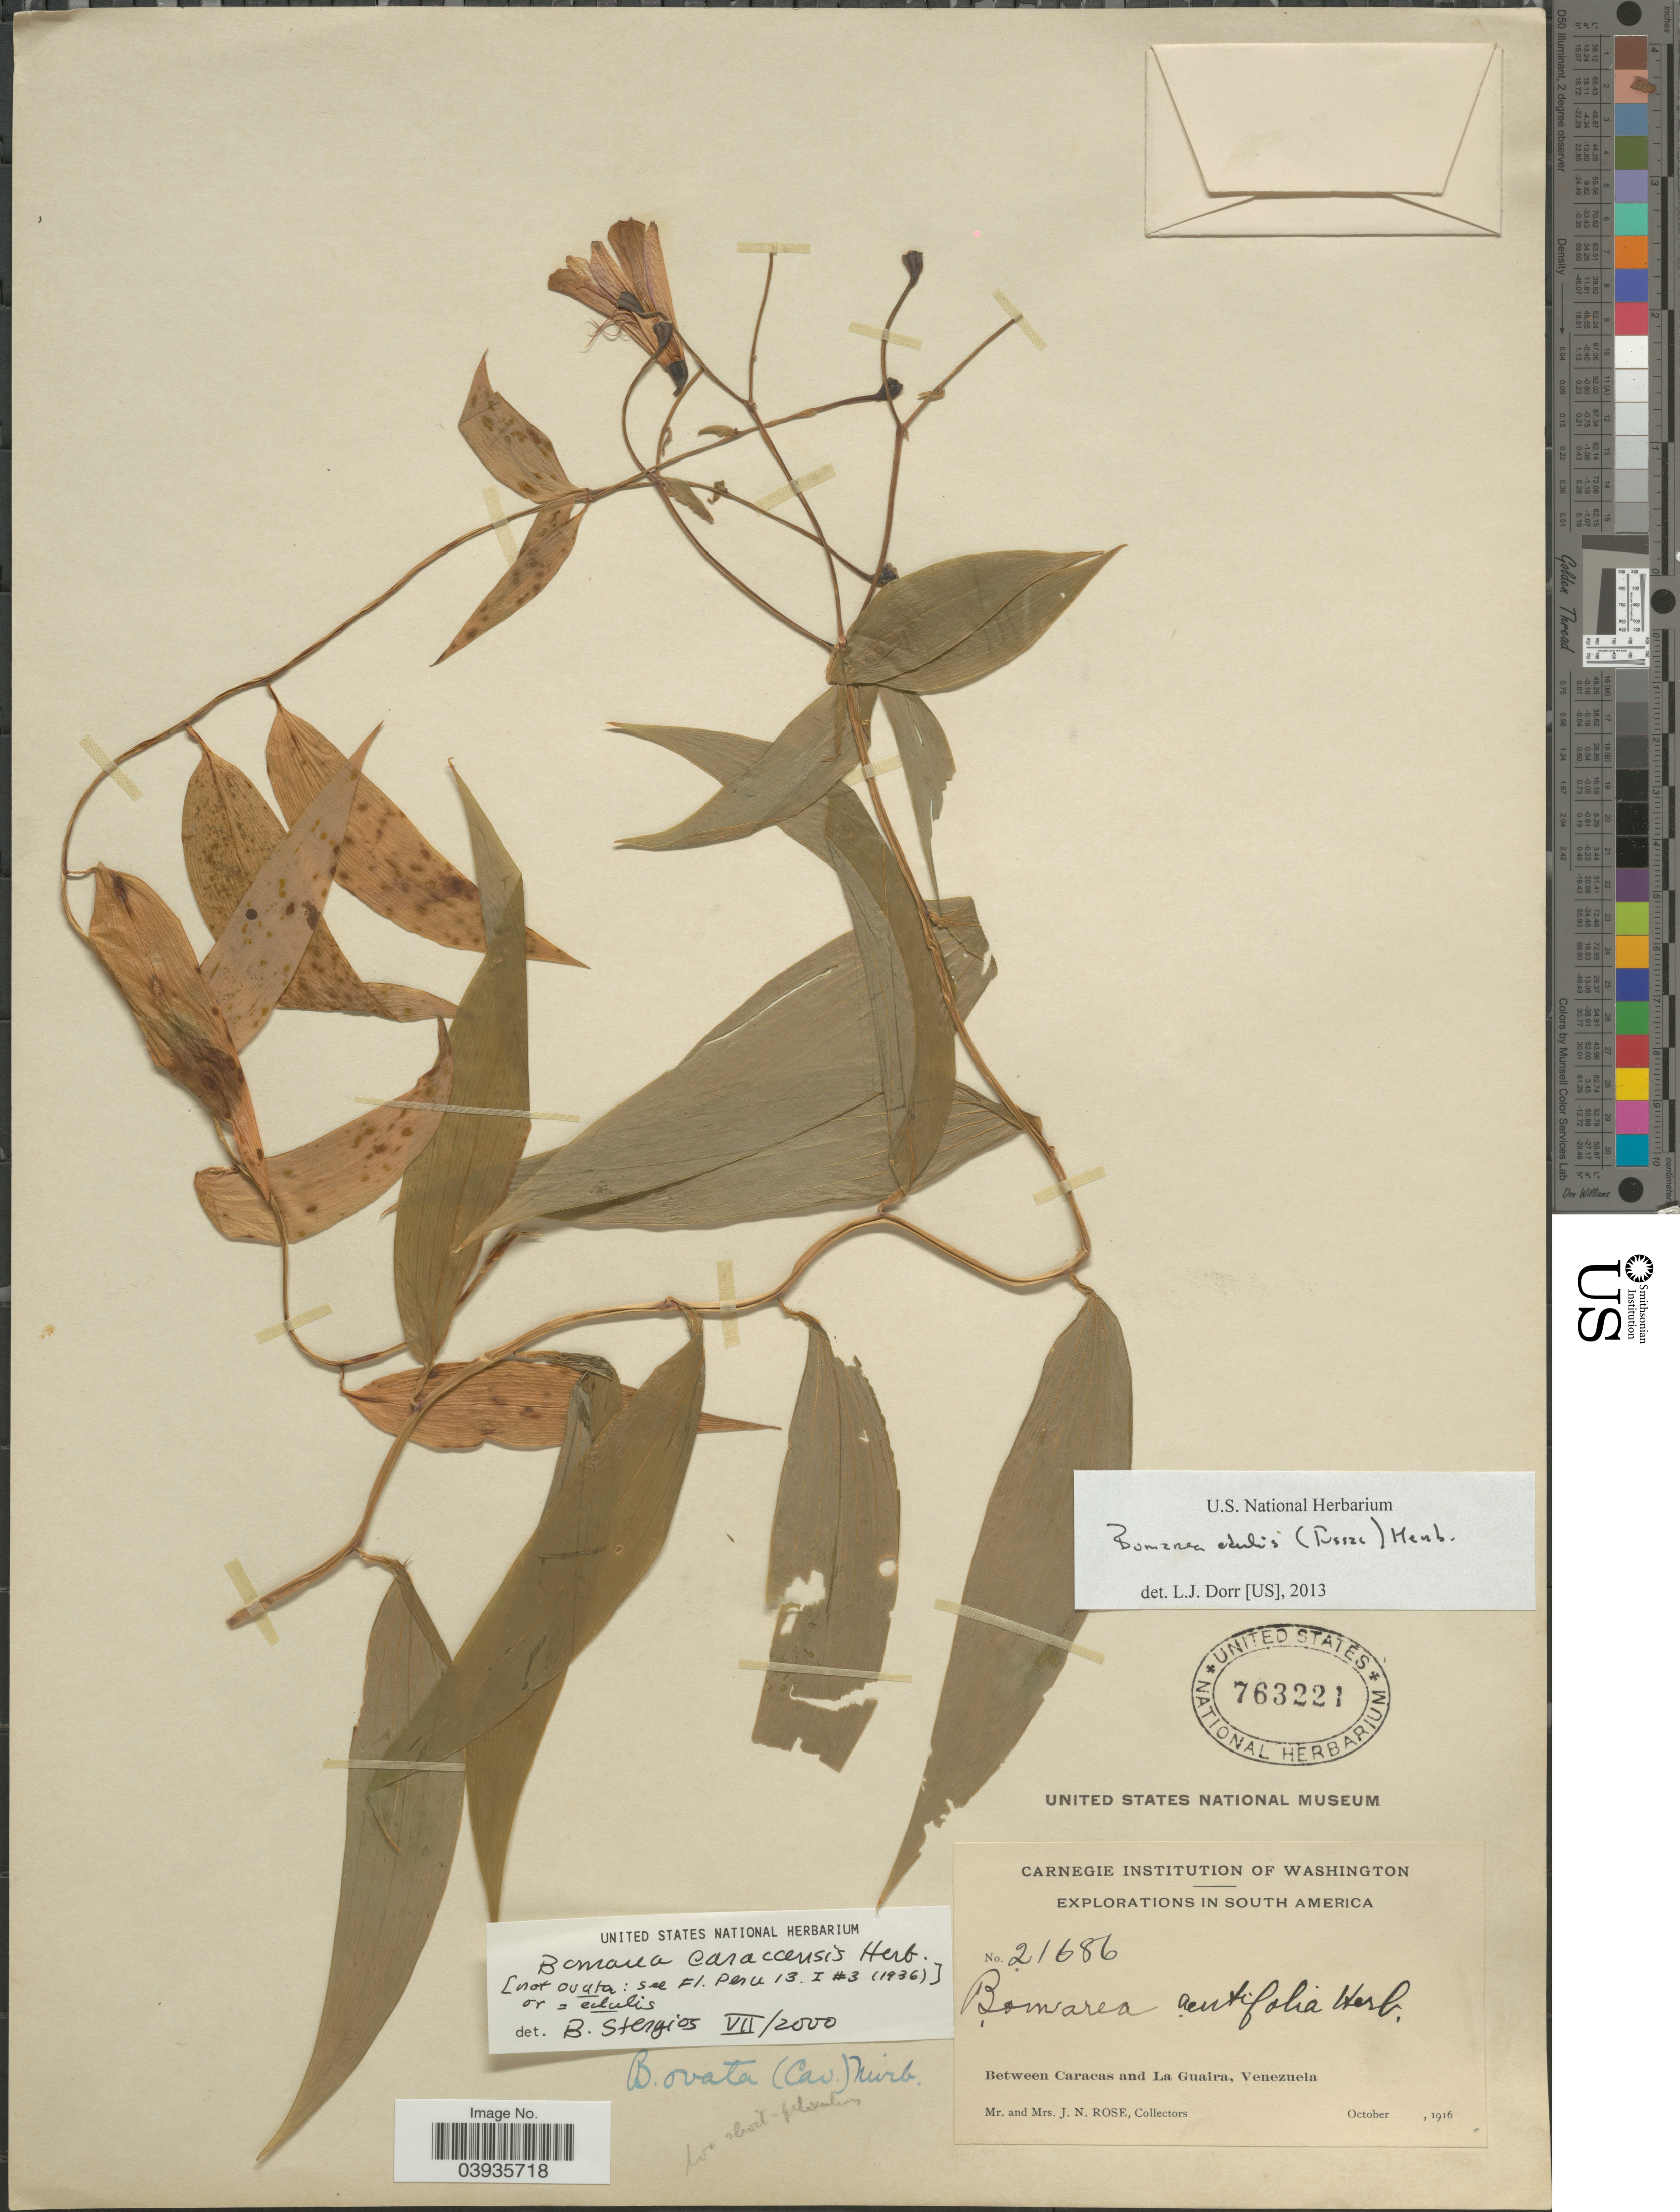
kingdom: Plantae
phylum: Tracheophyta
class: Liliopsida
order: Liliales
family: Alstroemeriaceae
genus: Bomarea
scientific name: Bomarea edulis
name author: (Tussac) Herb.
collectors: J. N. Rose & L. B. Rose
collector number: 21686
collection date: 1916-10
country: Venezuela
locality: Between Caracas and La Guaira.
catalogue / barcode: US 763221